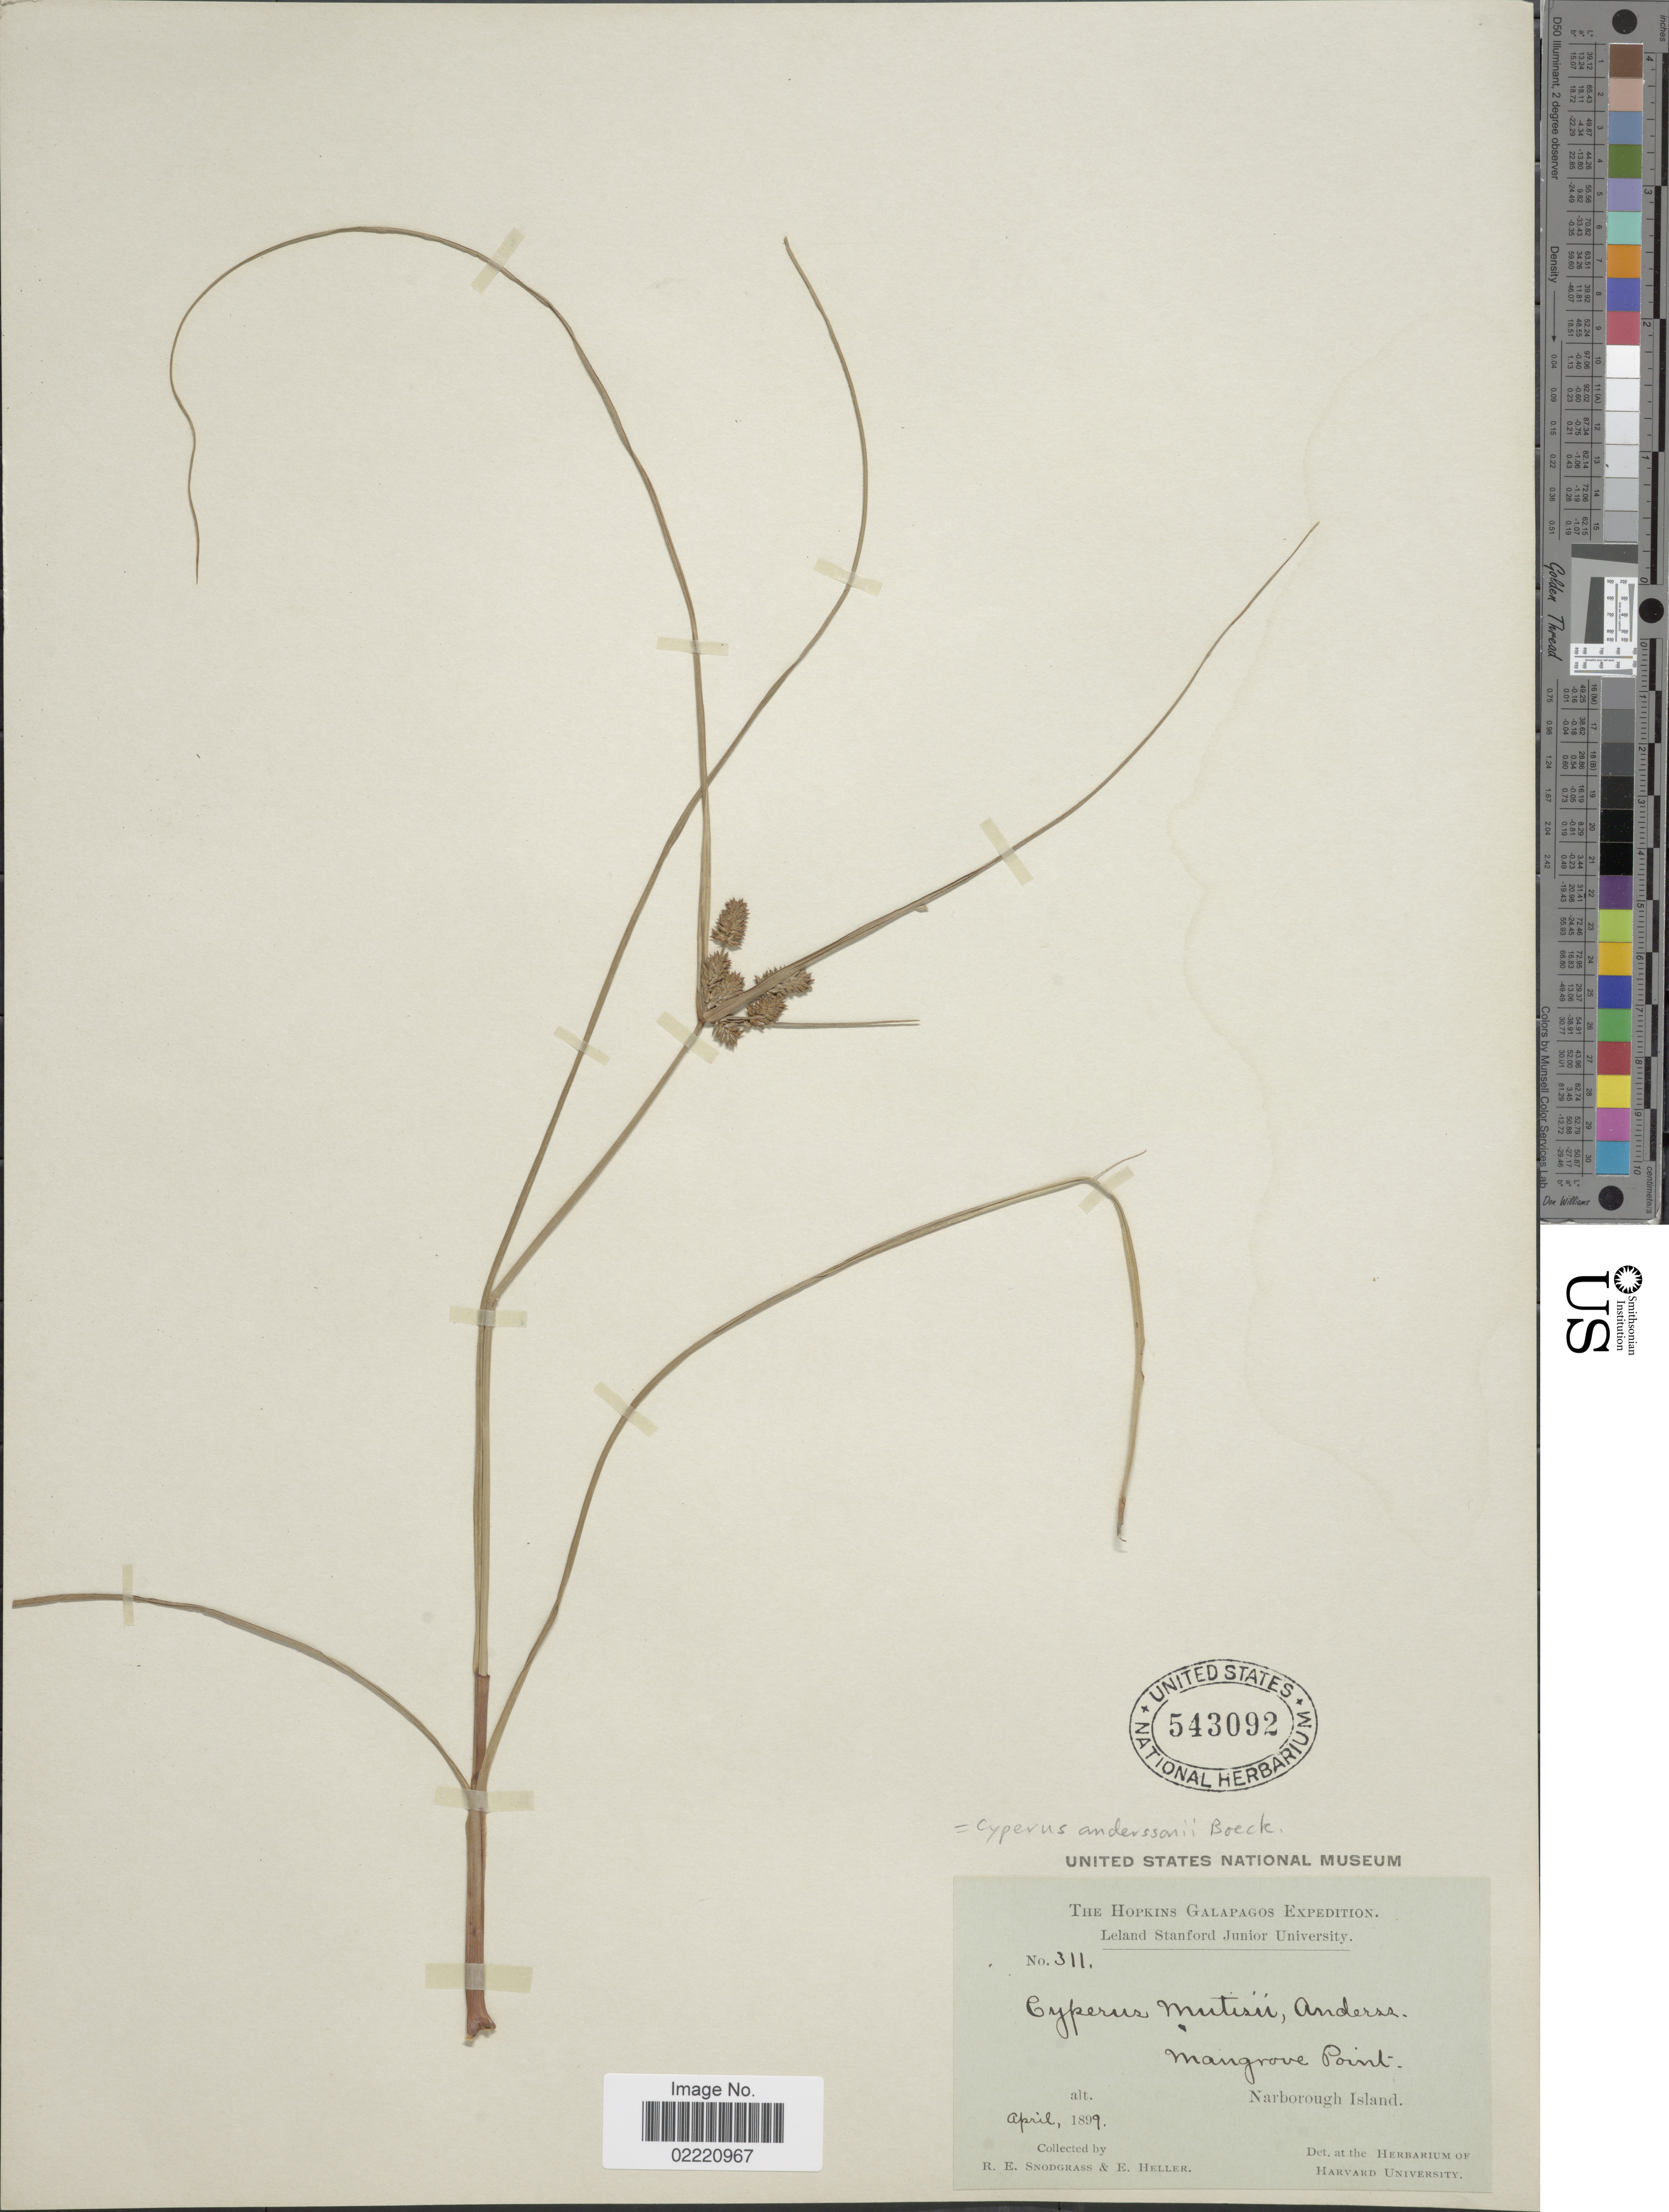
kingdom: Plantae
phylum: Tracheophyta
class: Liliopsida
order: Poales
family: Cyperaceae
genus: Cyperus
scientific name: Cyperus anderssonii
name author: Boeckeler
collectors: R. E. Snodgrass & E. Heller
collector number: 311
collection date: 1899-04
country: Ecuador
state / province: Colón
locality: The Hopkins Galapagos, Mangrove Point, Narborough Island.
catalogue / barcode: US 543092